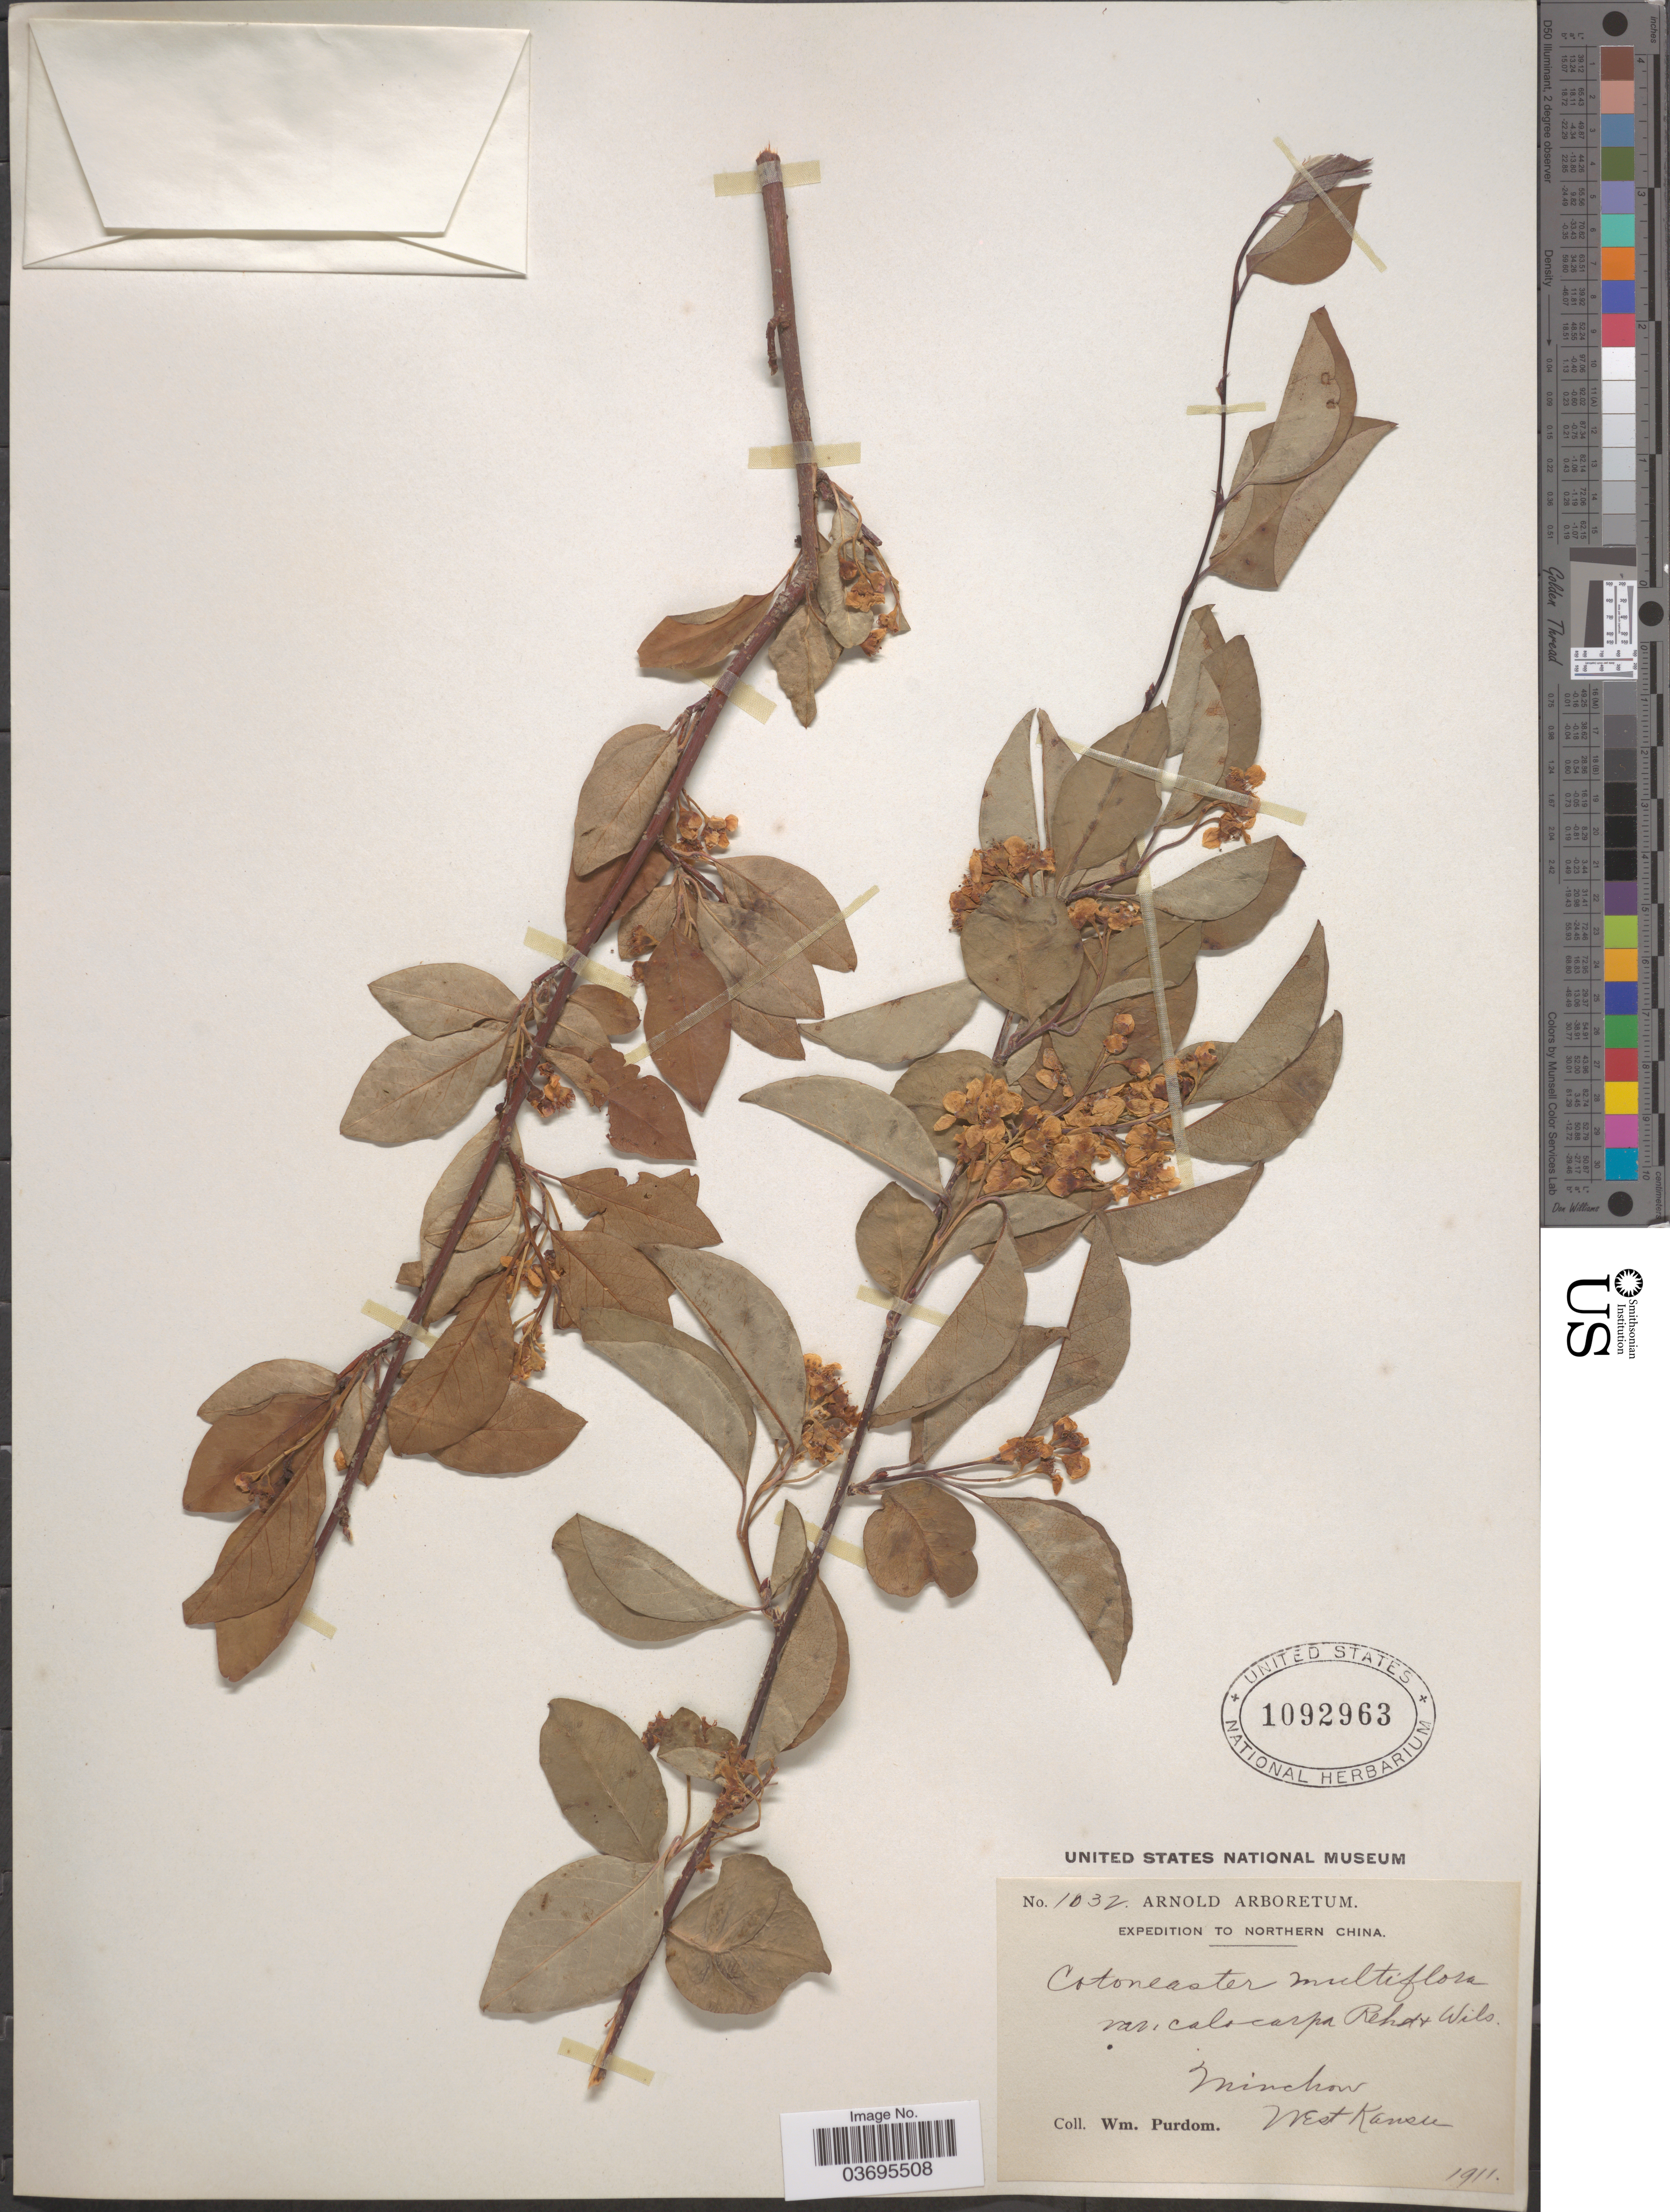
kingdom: Plantae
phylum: Tracheophyta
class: Magnoliopsida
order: Rosales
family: Rosaceae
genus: Cotoneaster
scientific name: Cotoneaster multiflora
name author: Bunge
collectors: W. Purdom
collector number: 1032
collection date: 1911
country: China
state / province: Gansu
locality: Northern China. Minchow. West Kansu.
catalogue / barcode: US 1092963